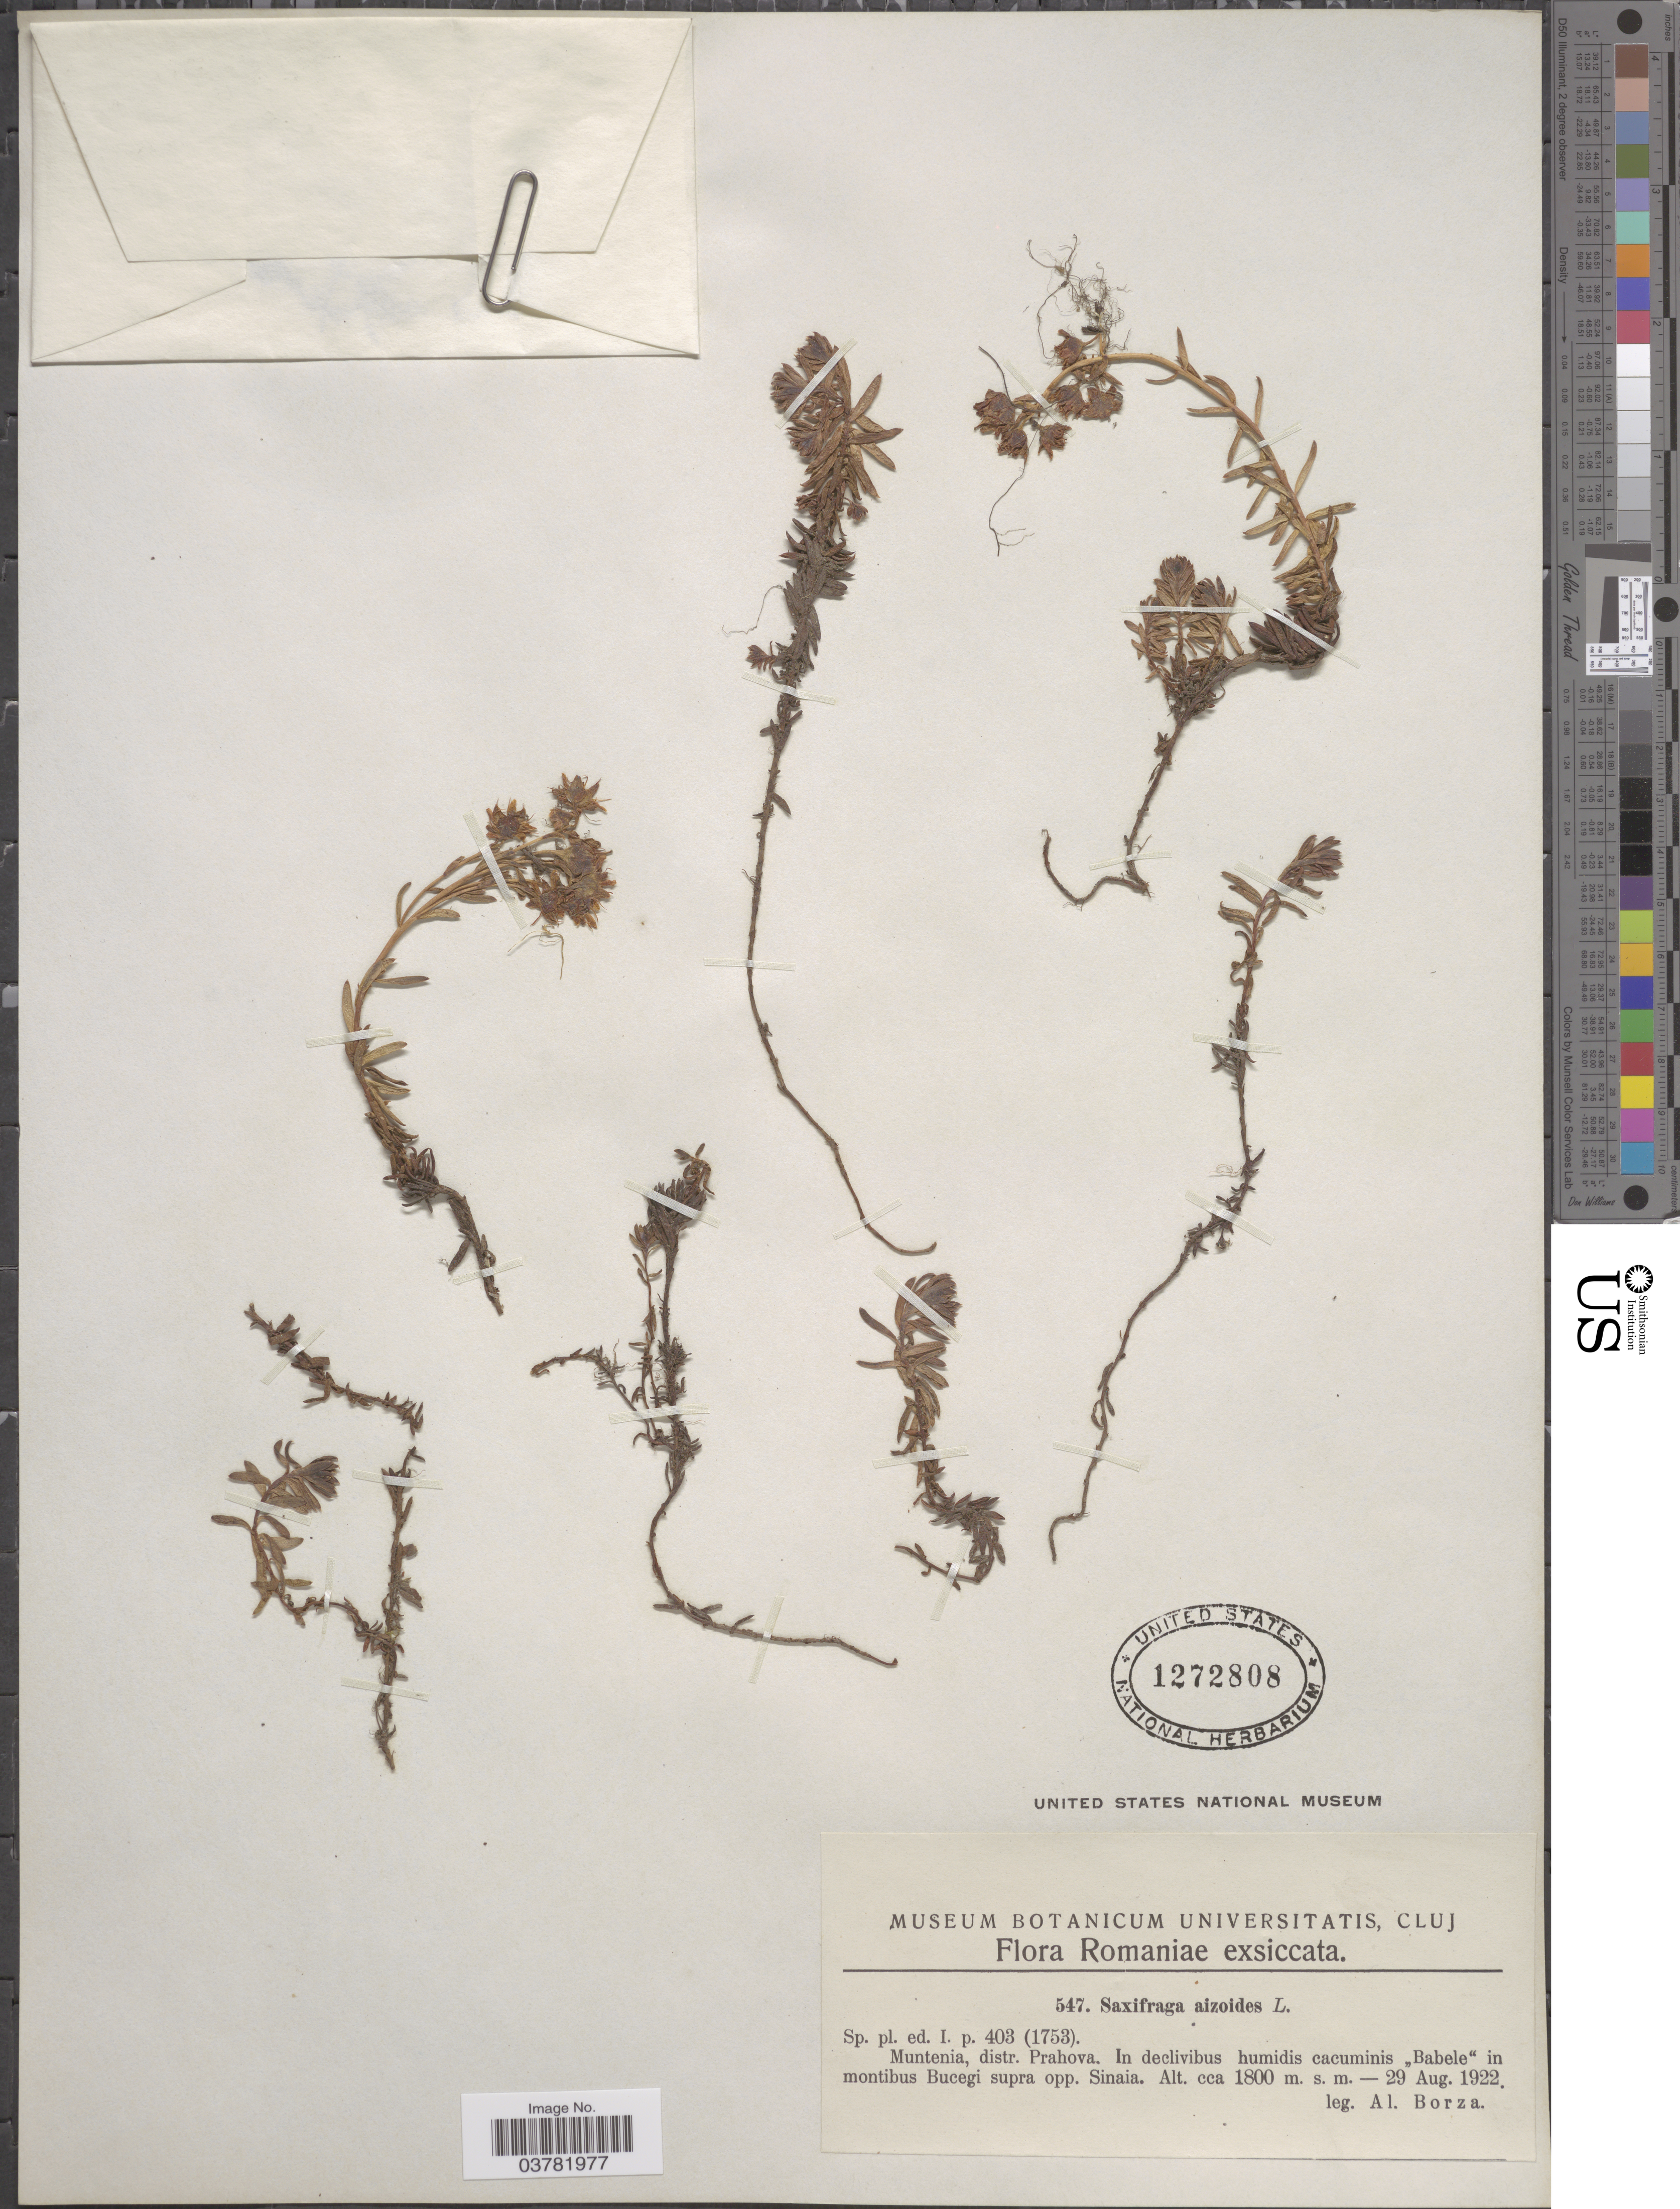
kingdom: Plantae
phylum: Tracheophyta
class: Magnoliopsida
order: Saxifragales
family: Saxifragaceae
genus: Saxifraga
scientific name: Saxifraga aizoides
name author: L.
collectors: A. Borza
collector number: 547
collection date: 1922-08-29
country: Romania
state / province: Prahova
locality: Muntenia, distr. Prahova. In declivibus humidis cacuminis "Babele" in montibus Bucegi supra opp. Sinaia.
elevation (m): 1800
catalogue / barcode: US 1272808